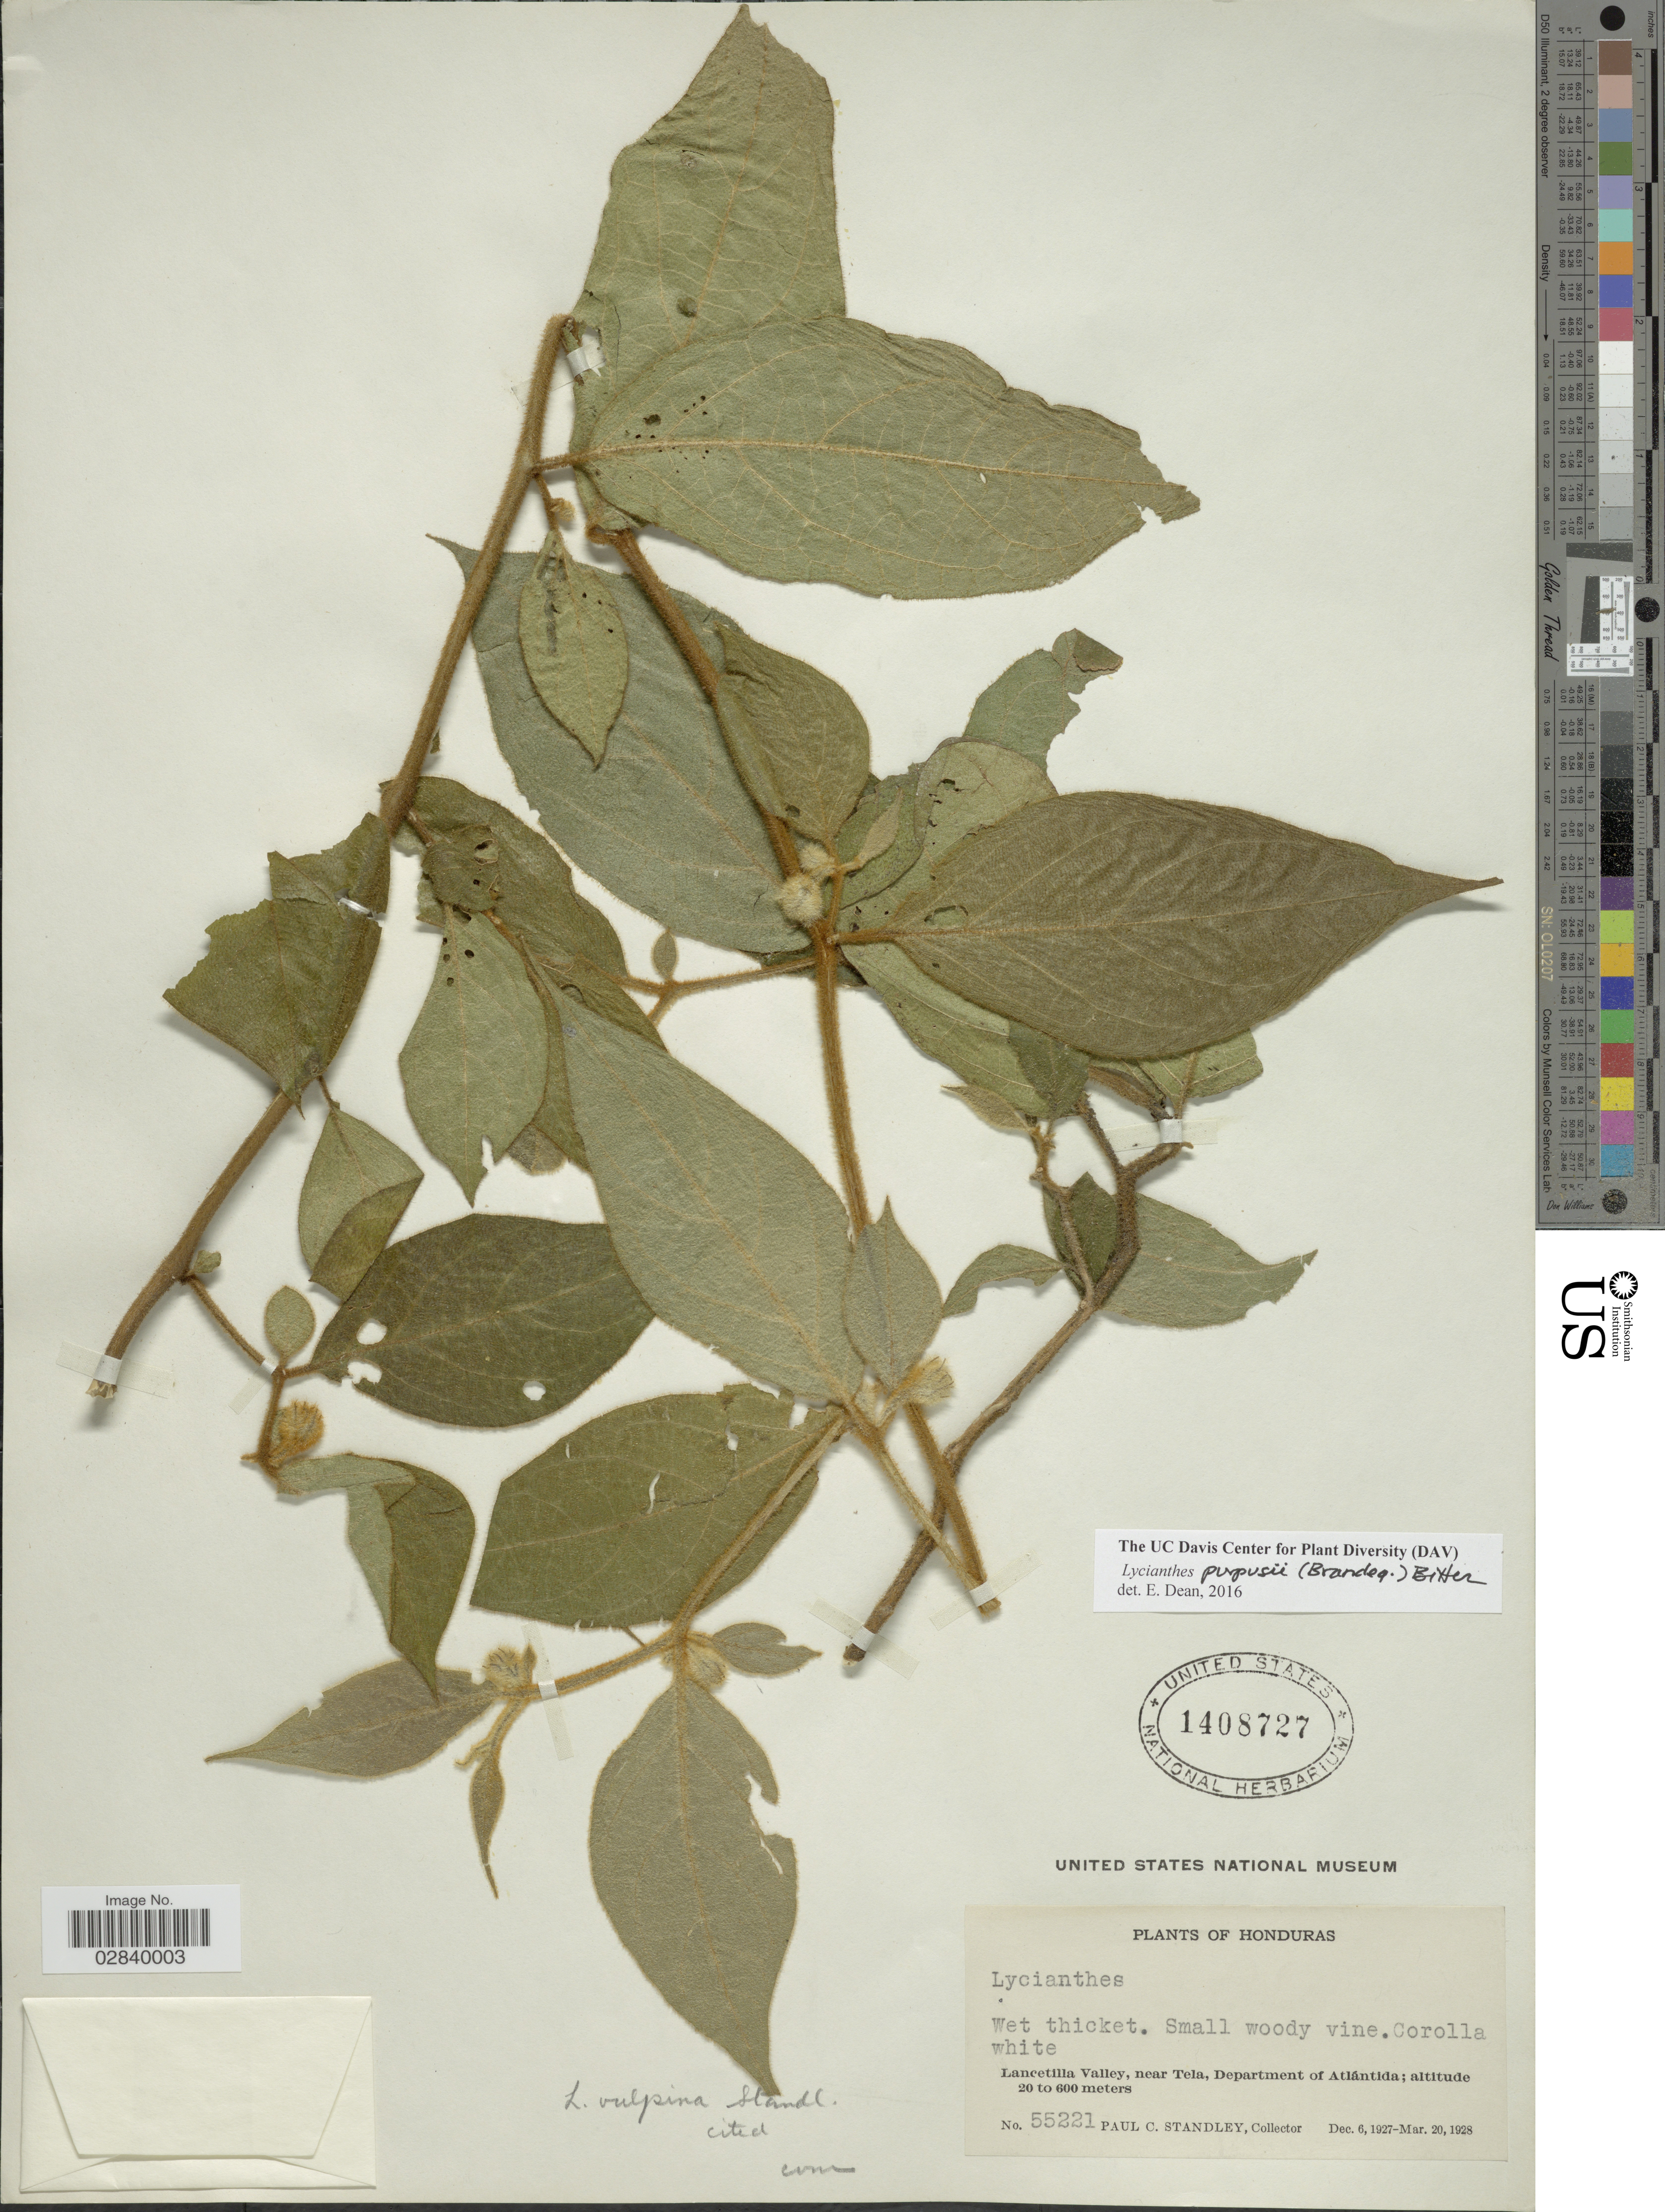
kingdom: Plantae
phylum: Tracheophyta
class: Magnoliopsida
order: Solanales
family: Solanaceae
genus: Lycianthes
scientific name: Lycianthes purpusii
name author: (Brandegee) Bitter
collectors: P. C. Standley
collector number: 55221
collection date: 1927-12-06/1928-03-20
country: Honduras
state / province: Atlántida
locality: Lancetilla Valley, near Tela, Department of Atlántida.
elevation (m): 20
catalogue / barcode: US 1408727